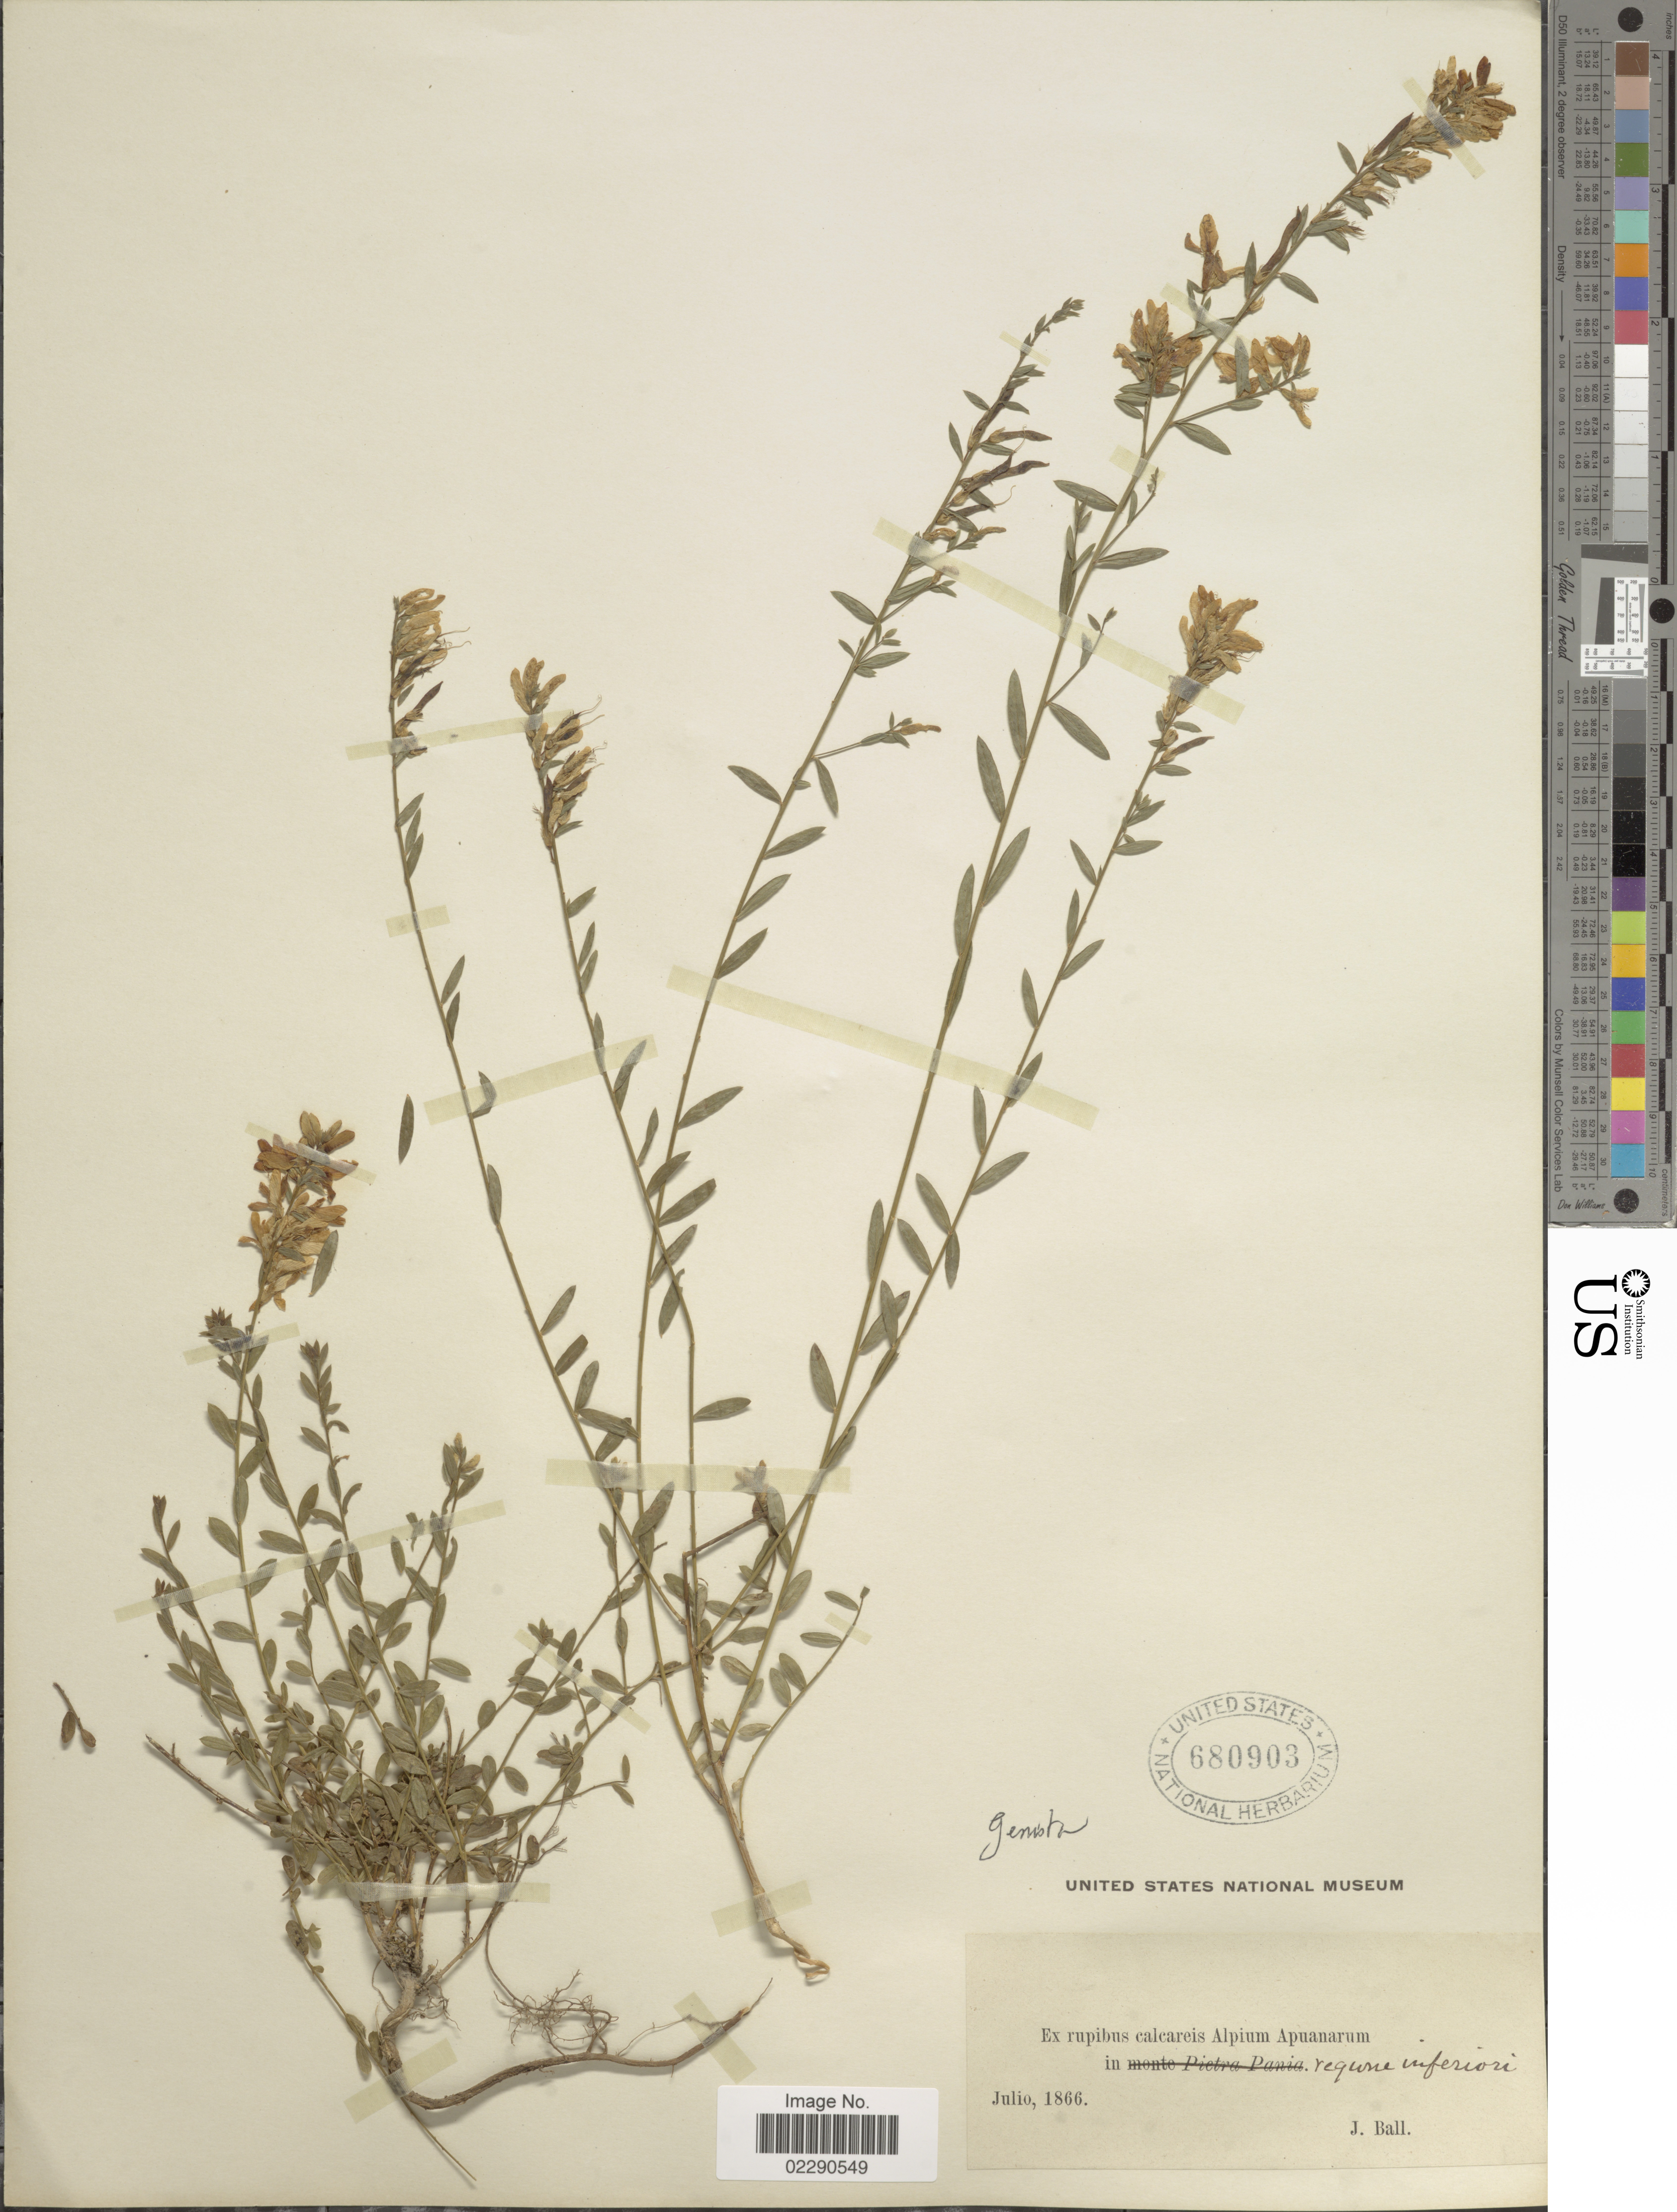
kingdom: Plantae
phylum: Tracheophyta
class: Magnoliopsida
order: Fabales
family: Fabaceae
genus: Genista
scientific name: Genista sp.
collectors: J. Ball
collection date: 1866-07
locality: Alpium Apuanarum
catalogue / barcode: US 680903